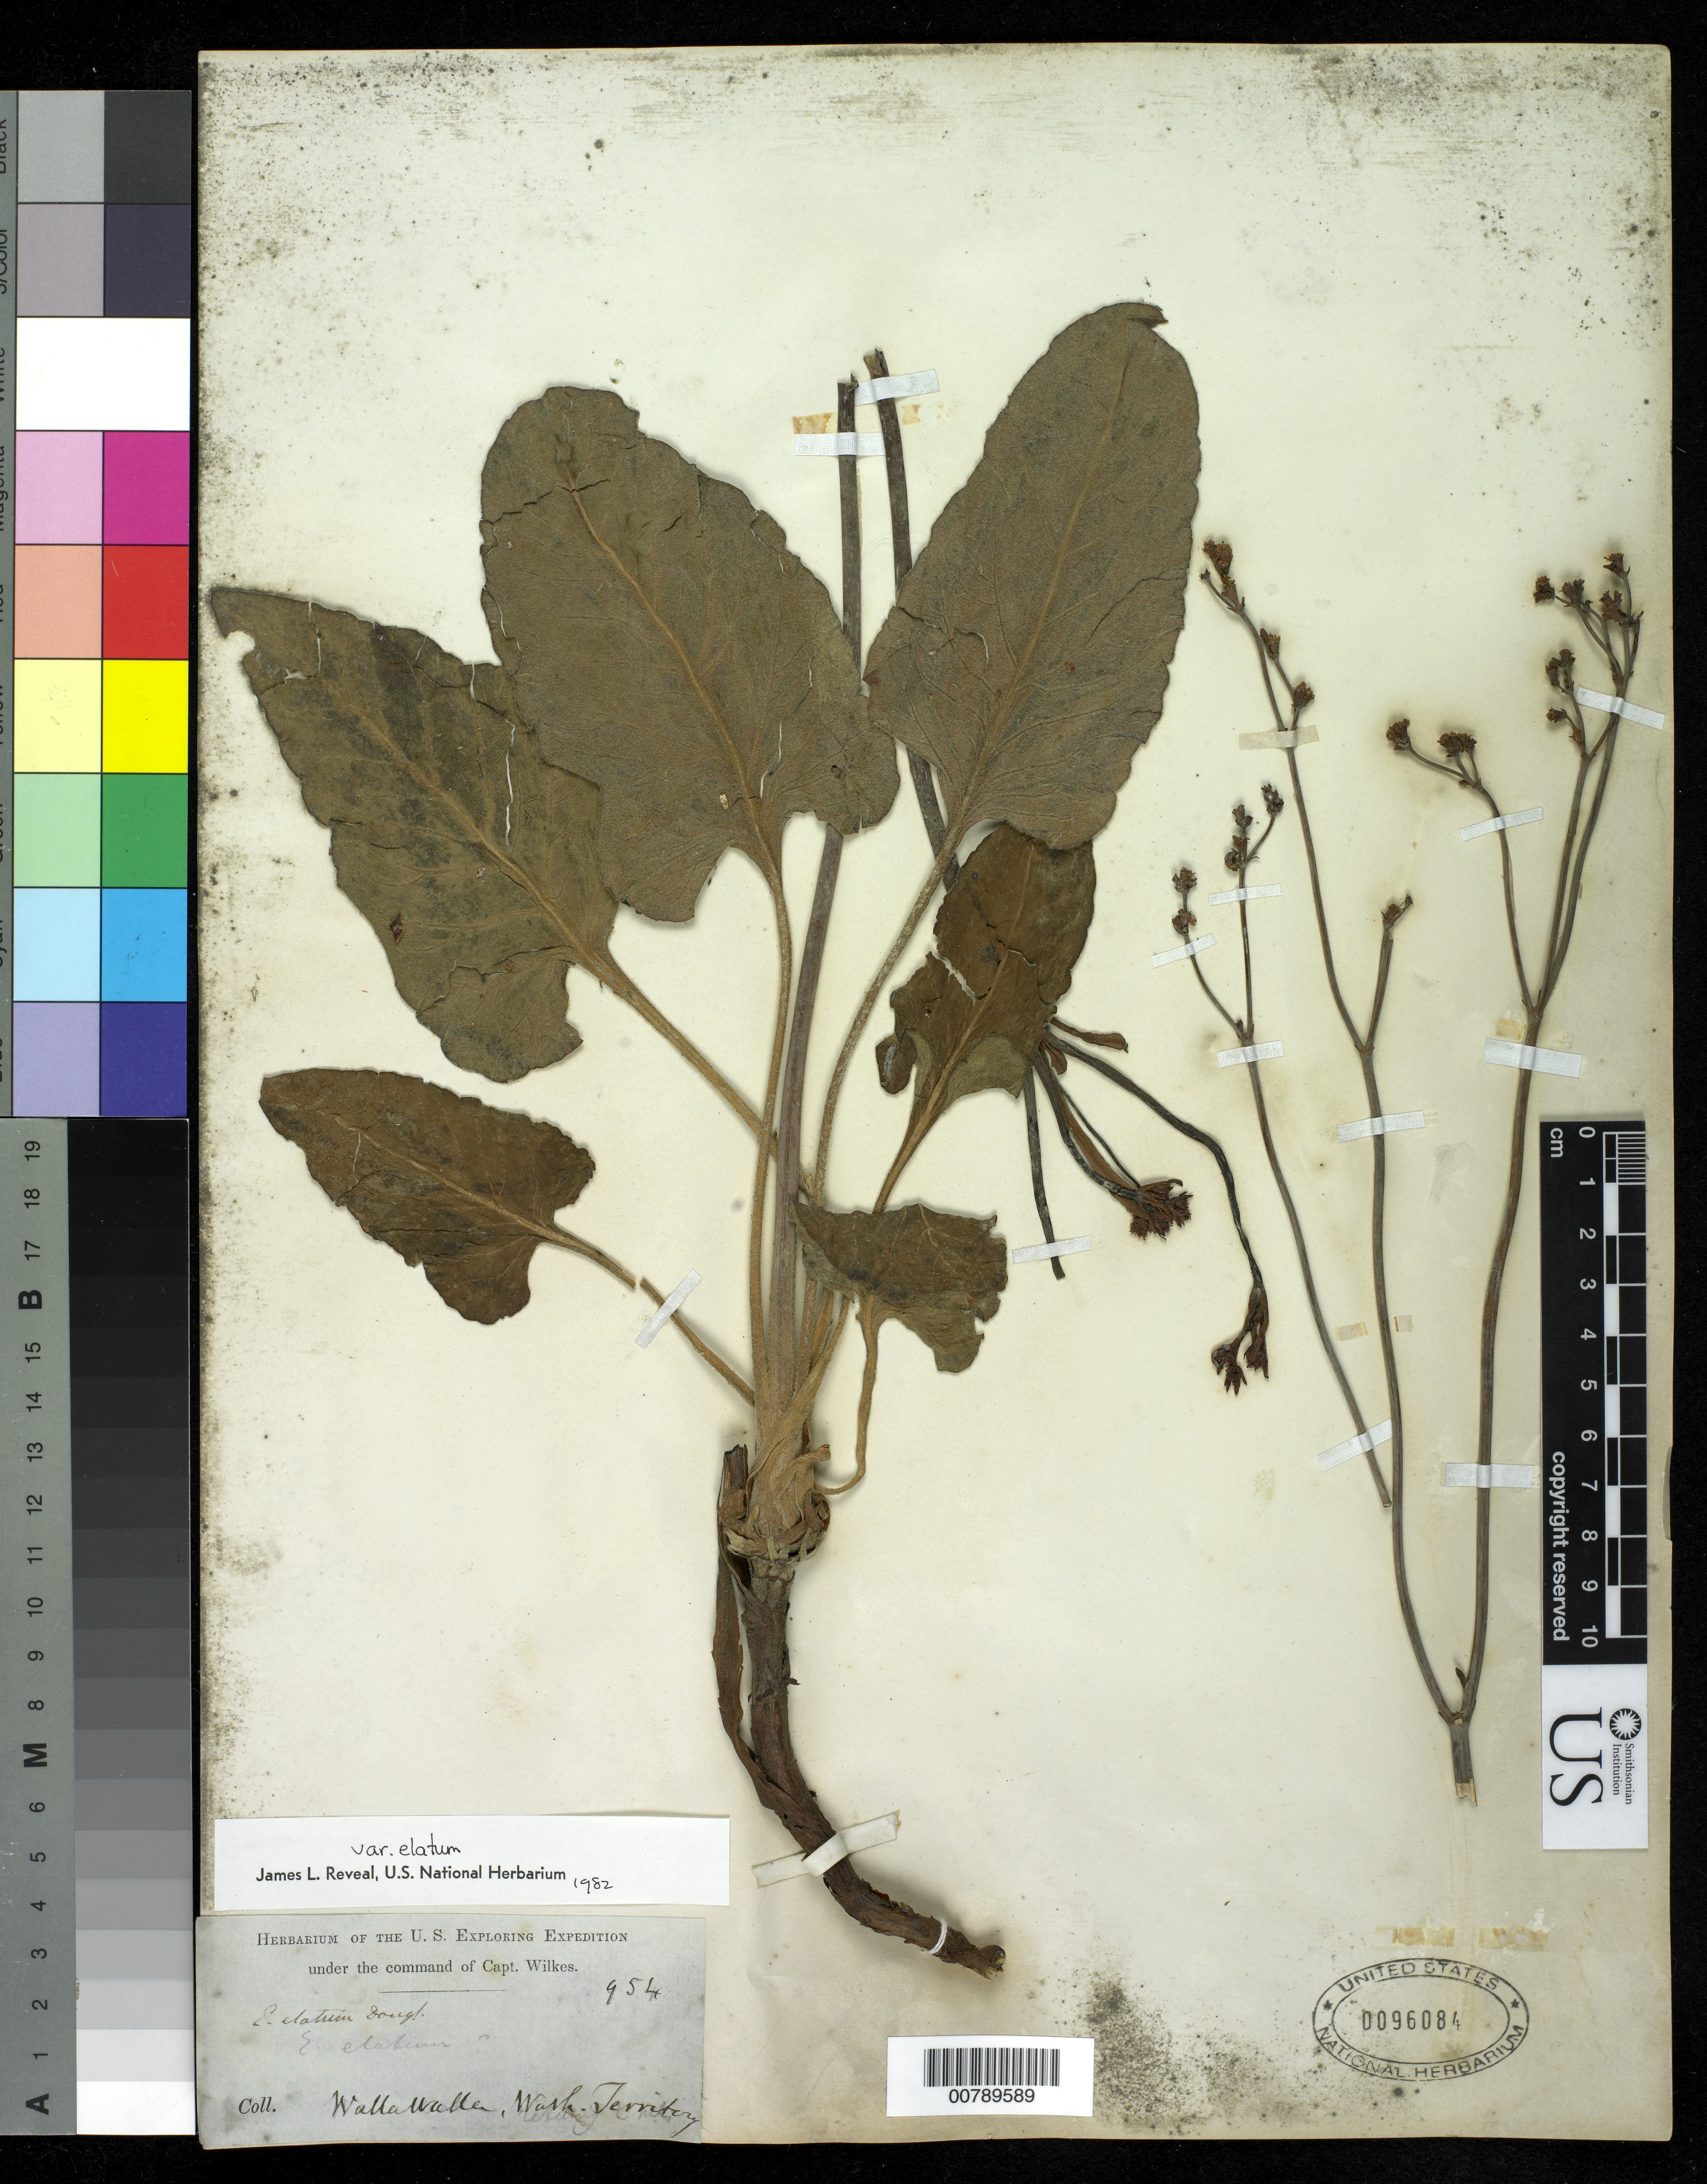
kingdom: Plantae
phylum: Tracheophyta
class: Magnoliopsida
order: Caryophyllales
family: Polygonaceae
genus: Eriogonum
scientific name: Eriogonum elatum var. elatum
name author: Douglas ex Benth.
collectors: Wilkes Explor. Exped.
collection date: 1838/1842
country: United States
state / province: Washington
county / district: Walla Walla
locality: Walla Walla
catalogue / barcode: US 96084